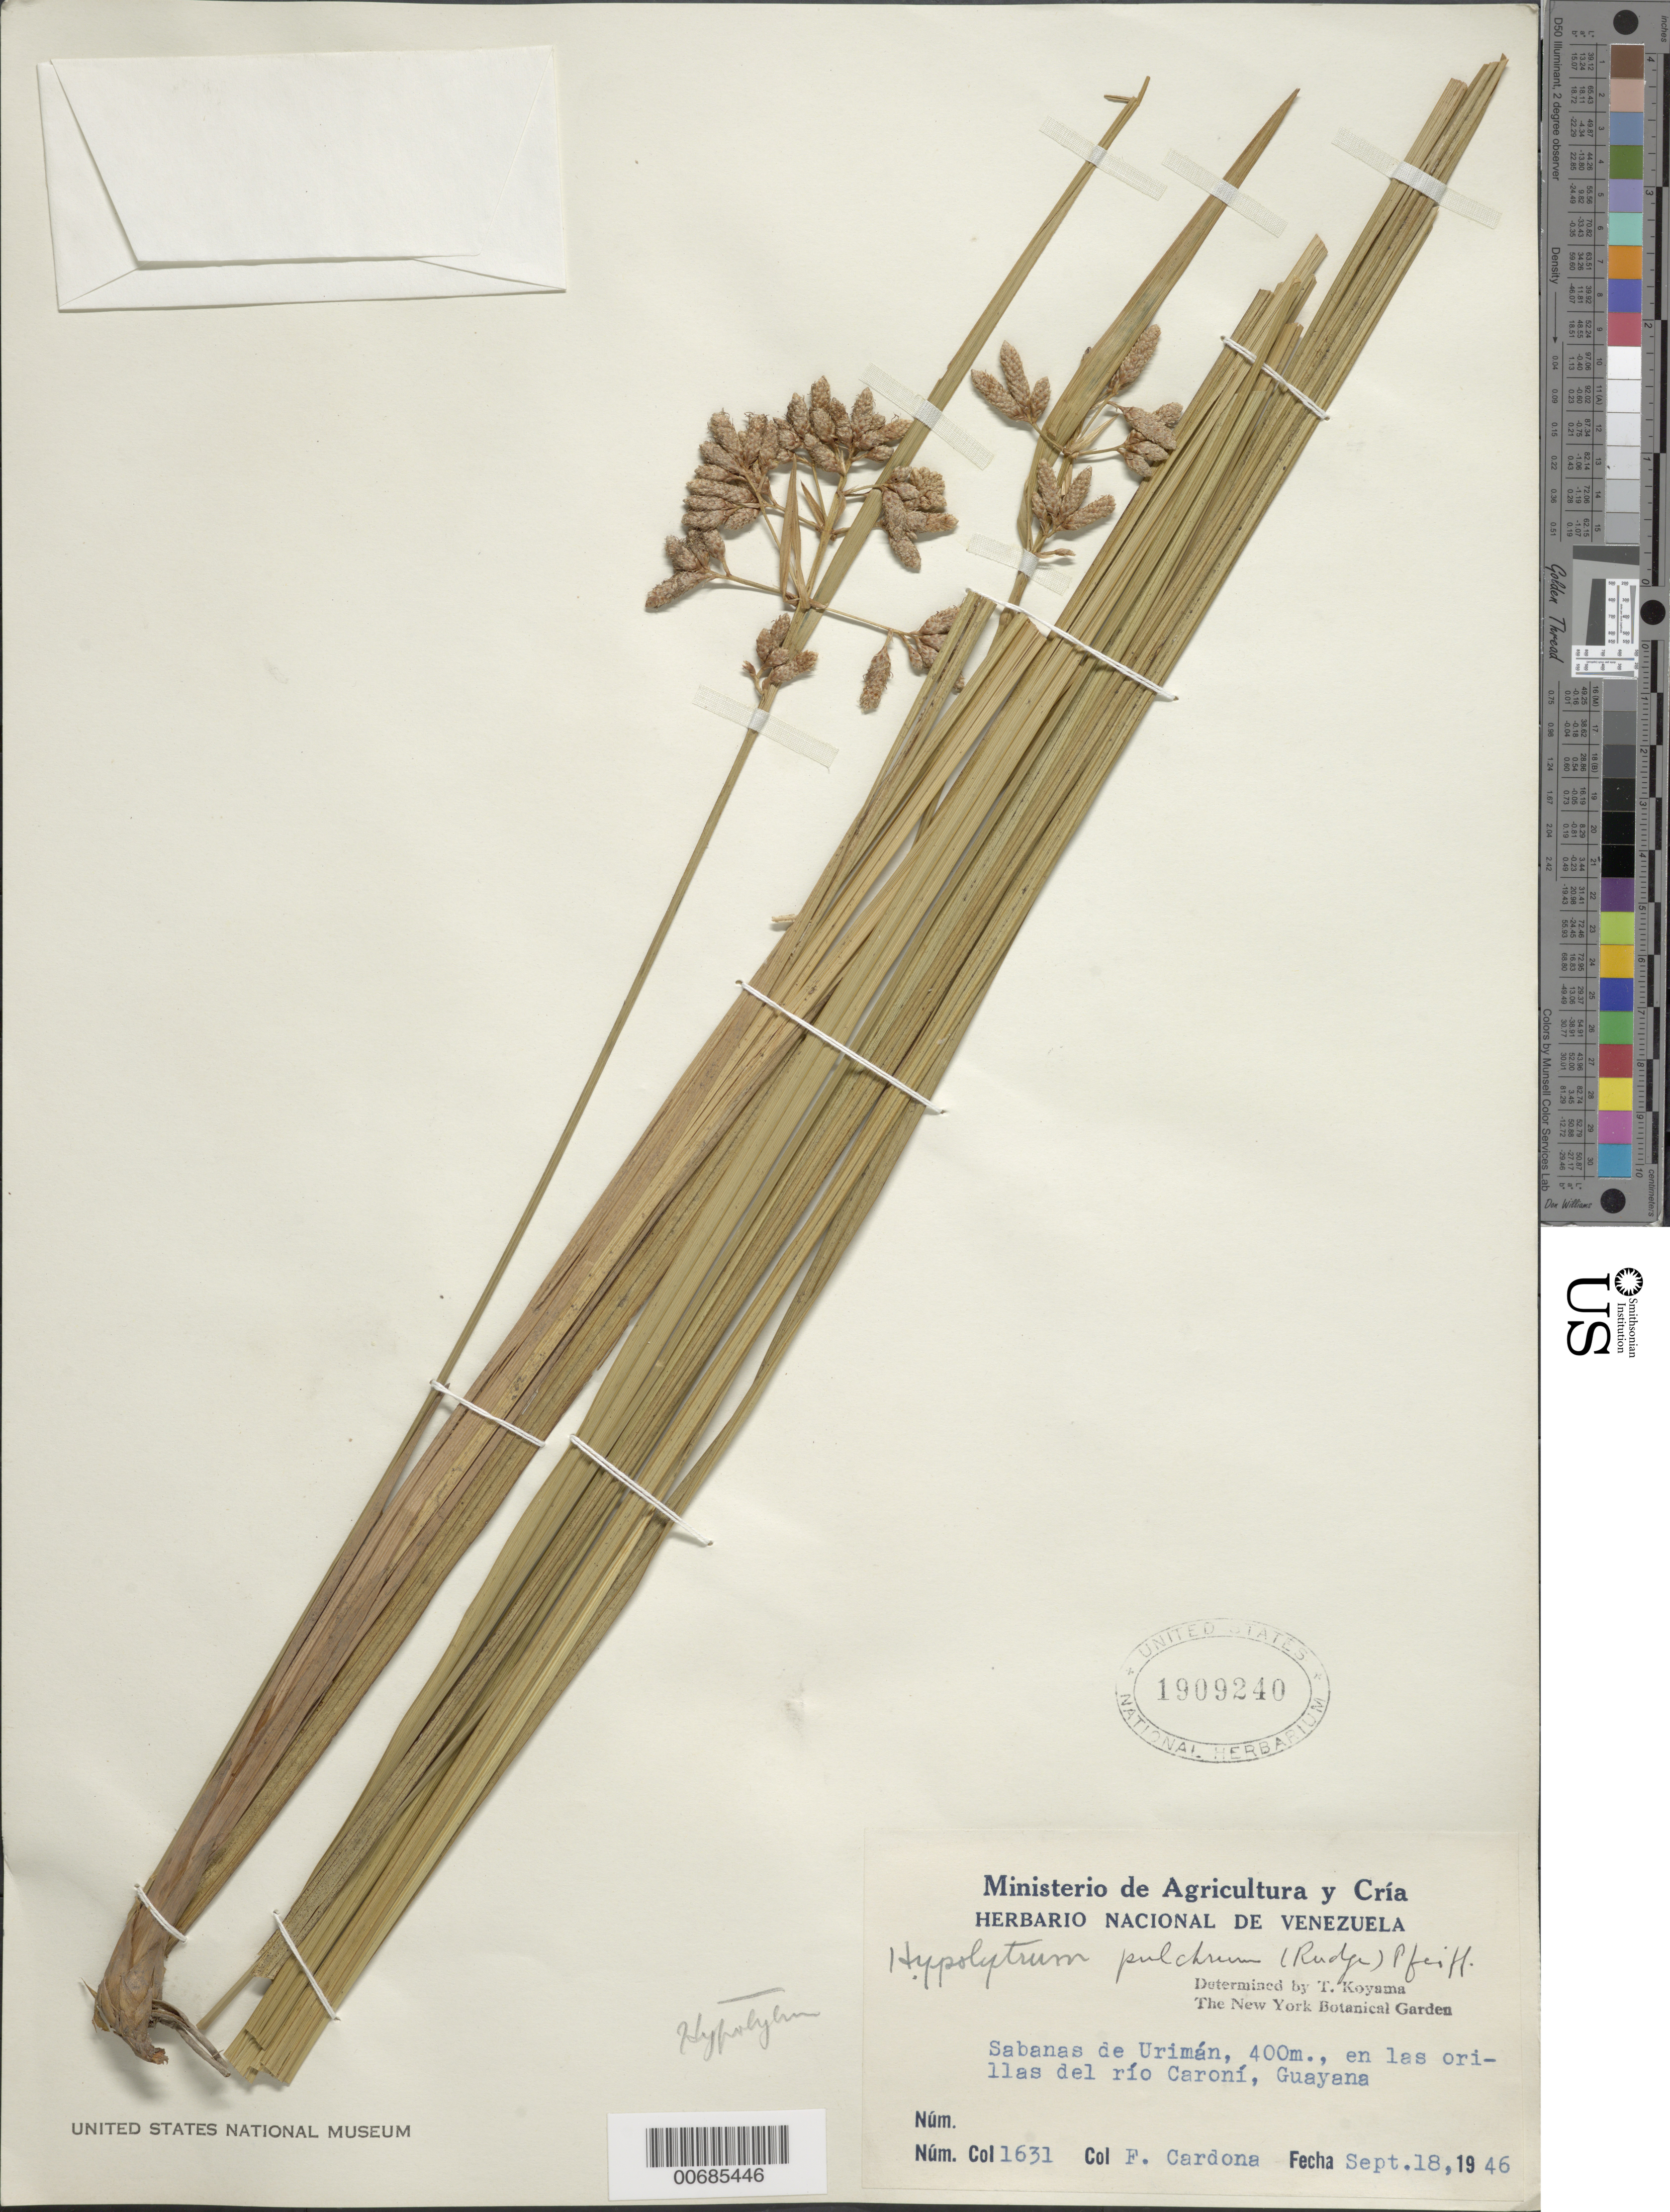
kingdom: Plantae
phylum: Tracheophyta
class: Liliopsida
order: Poales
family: Cyperaceae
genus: Hypolytrum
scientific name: Hypolytrum pulchrum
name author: (Rudge) H. Pfeiff.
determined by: Koyama, Tetsuo M.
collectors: F. Cardona Puig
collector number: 1631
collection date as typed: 18-Sep-46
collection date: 1946-09-18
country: Venezuela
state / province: Bolívar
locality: Río Caroní, Urimán Savannas (Guayana)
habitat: Riverbank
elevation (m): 400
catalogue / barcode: US 1909240